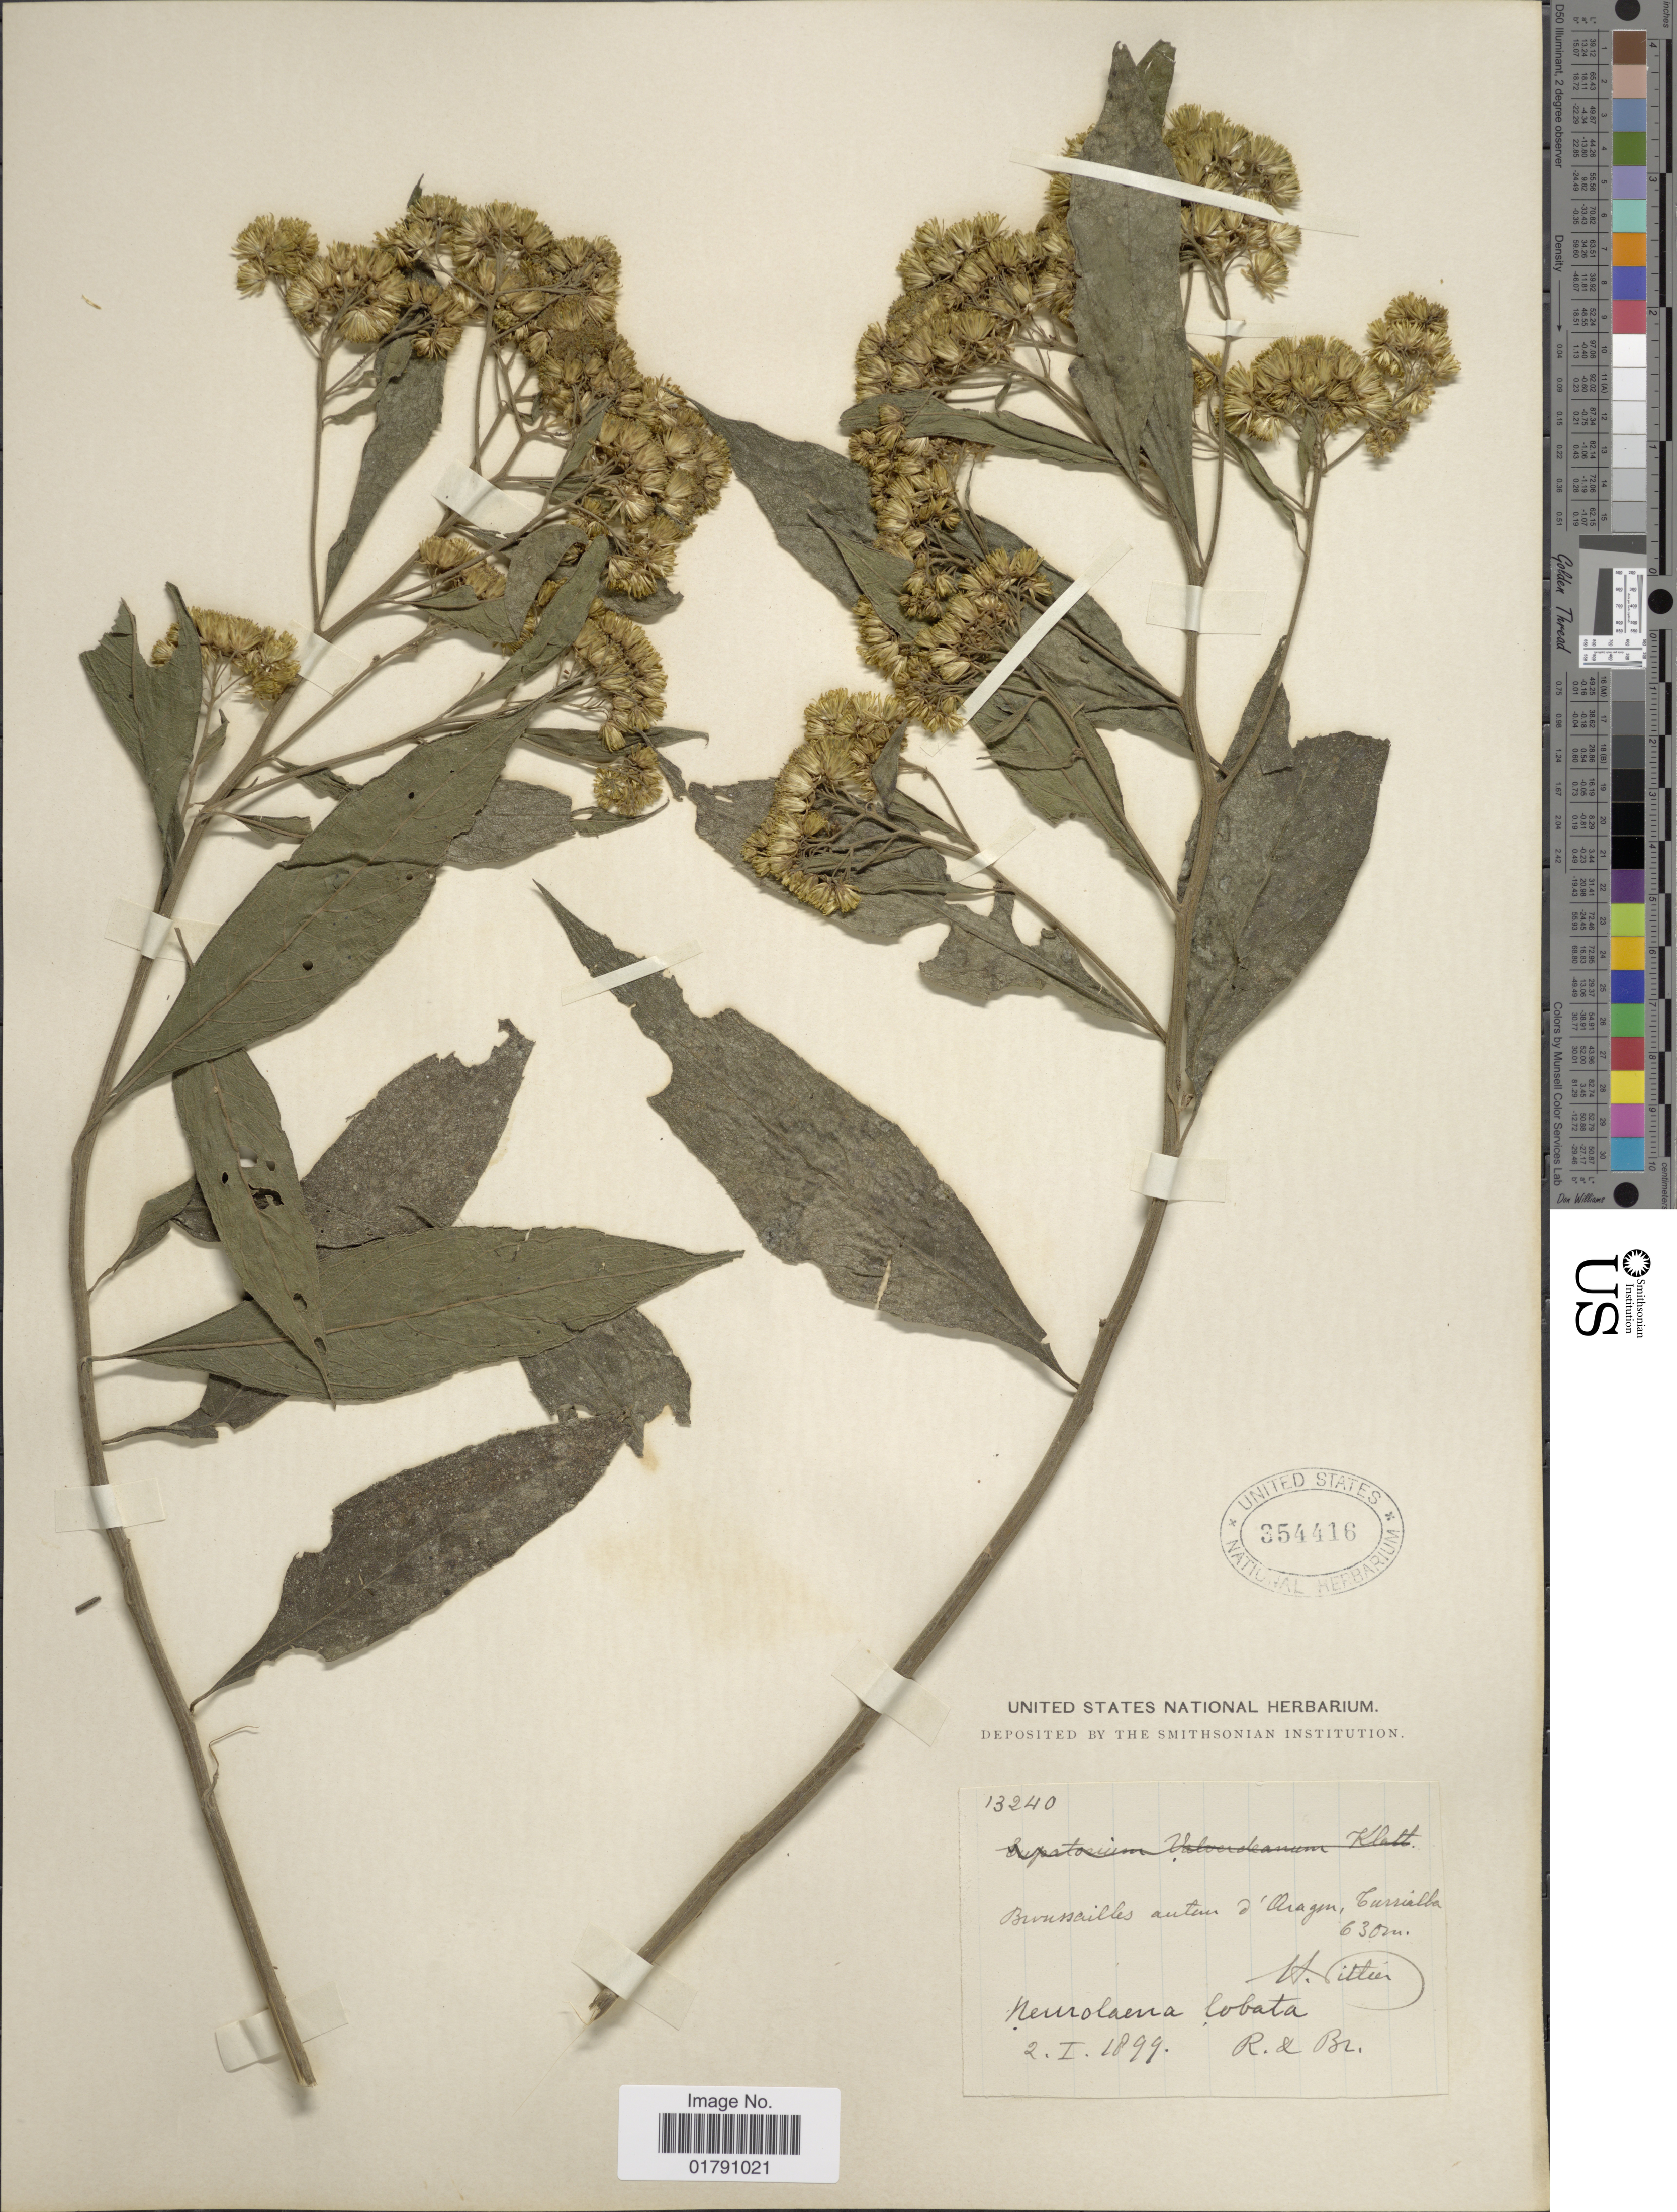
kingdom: Plantae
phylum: Tracheophyta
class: Magnoliopsida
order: Asterales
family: Asteraceae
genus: Neurolaena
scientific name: Neurolaena lobata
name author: (L.) R. Br. ex Cass.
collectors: H. F. Pittier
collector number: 13240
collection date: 1899-01-02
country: Costa Rica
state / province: Cartago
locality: Turrialba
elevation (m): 630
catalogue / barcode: US 354416